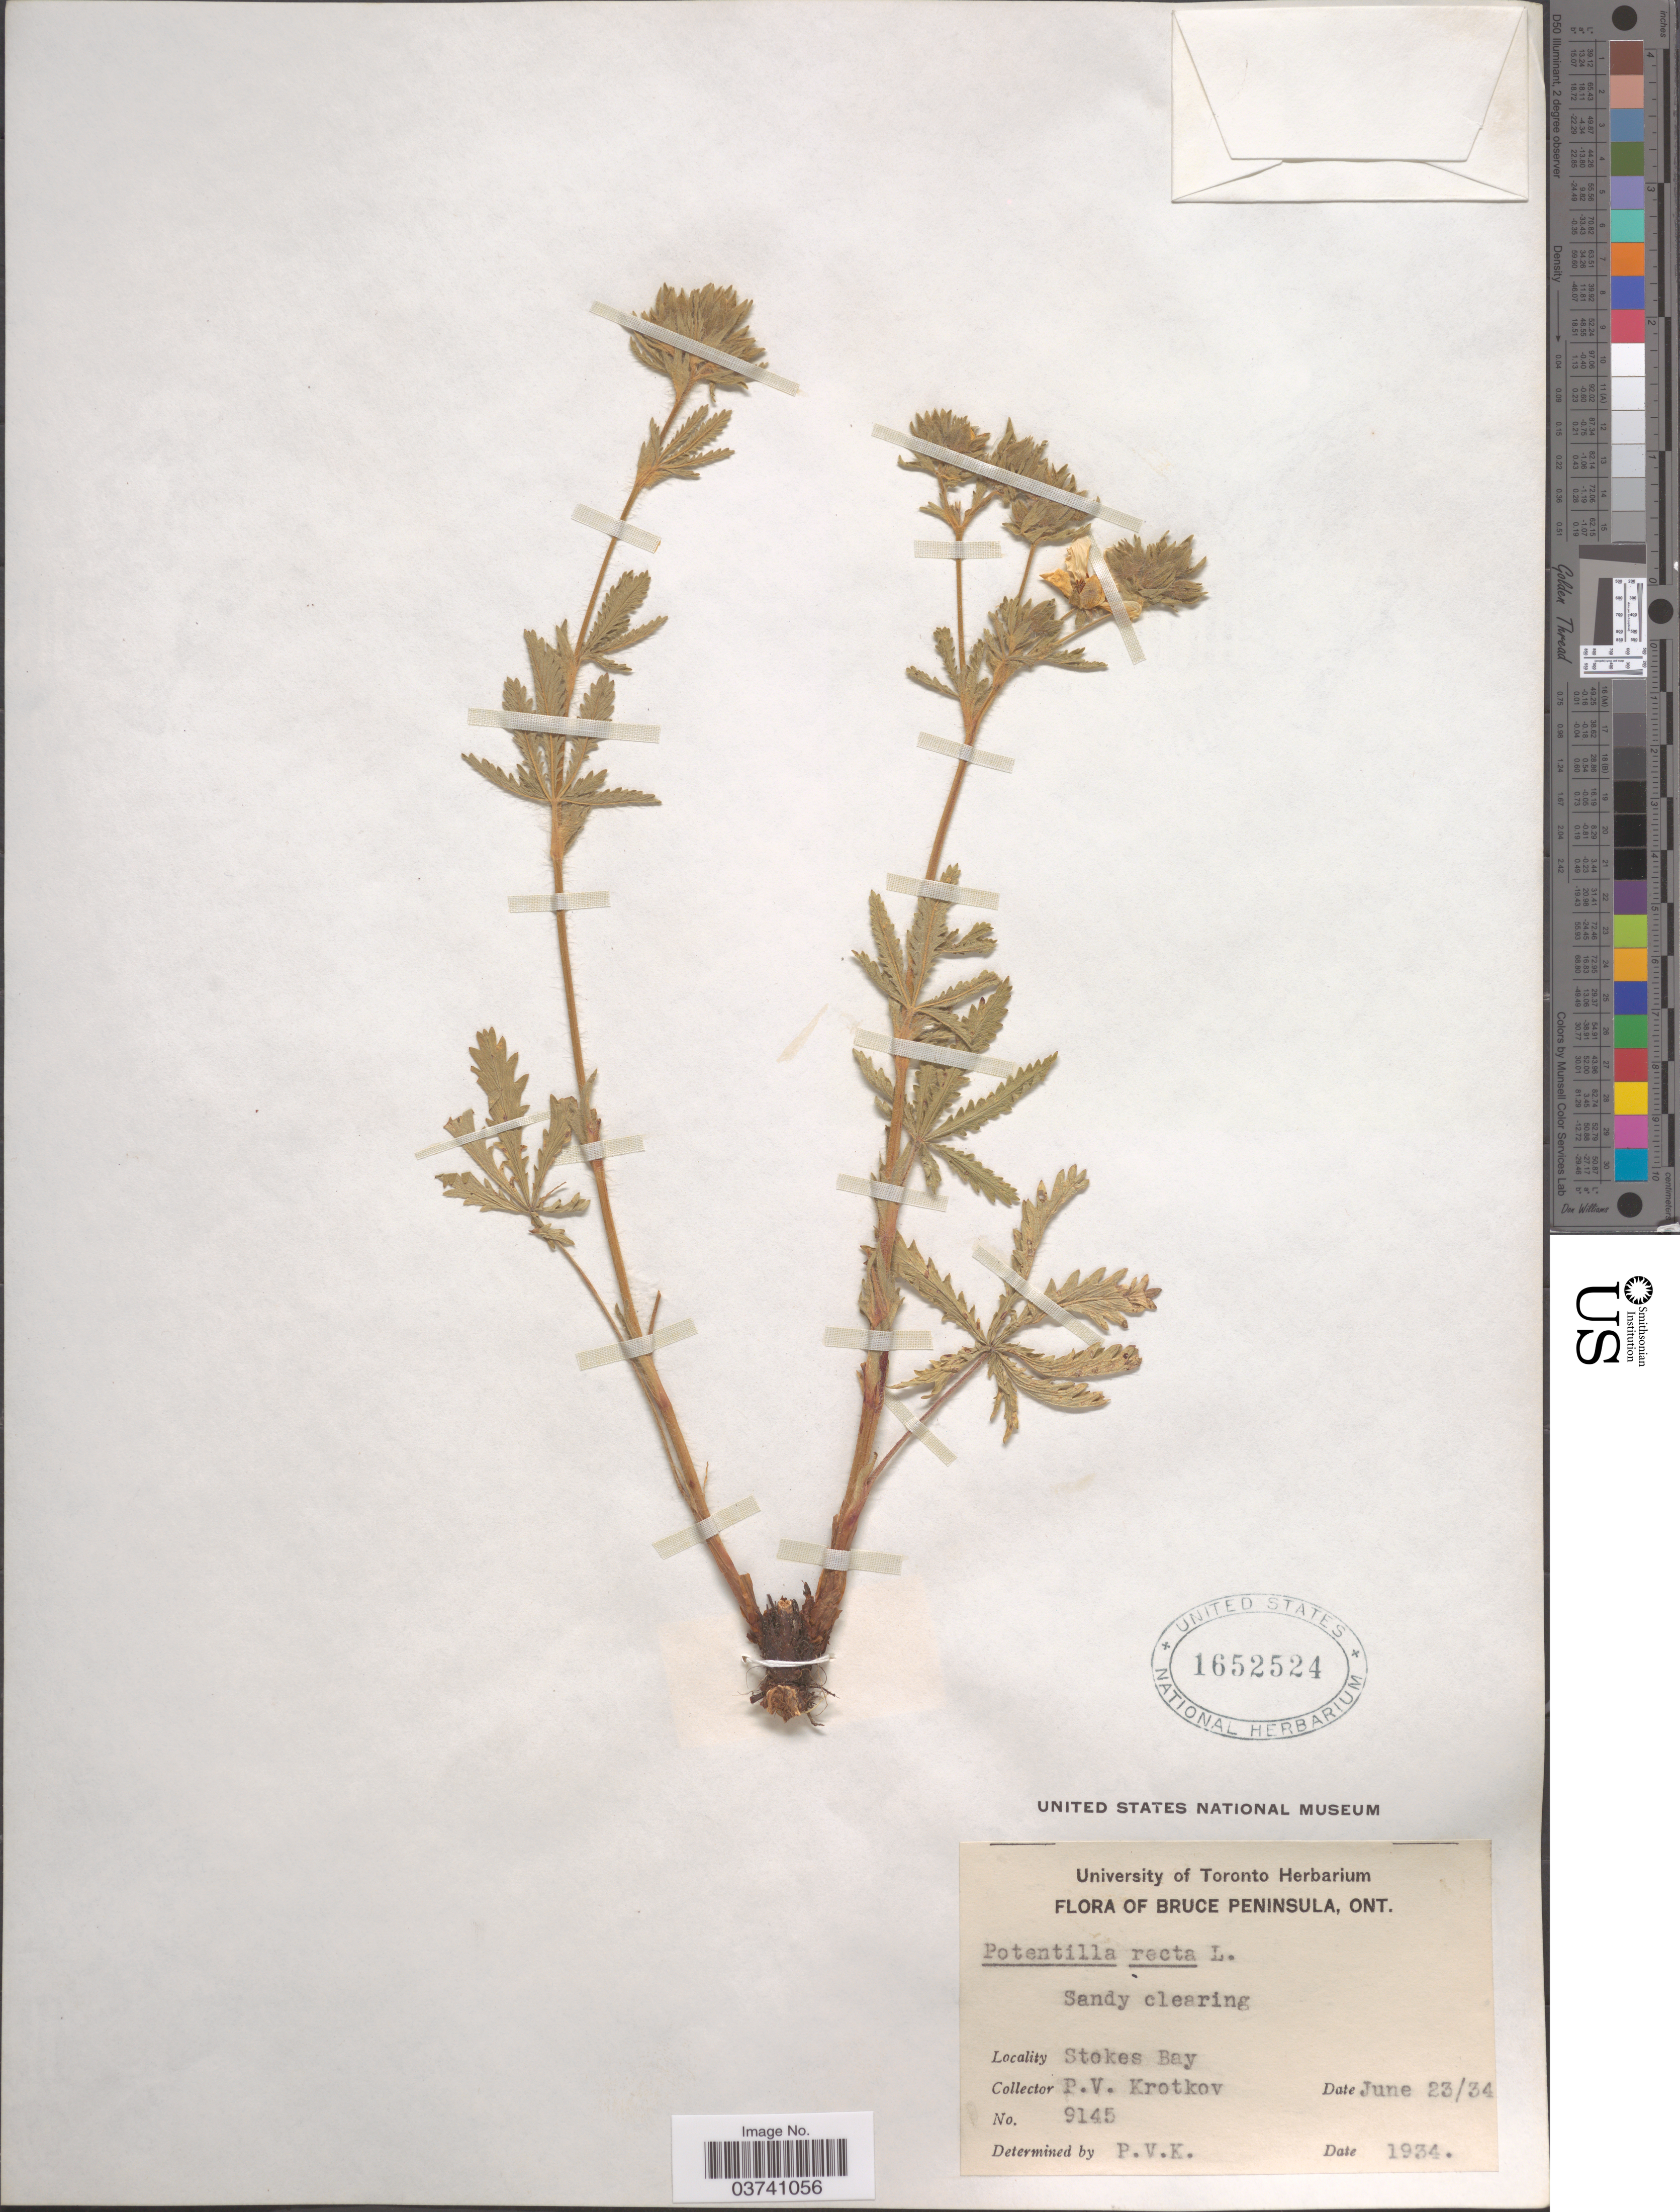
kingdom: Plantae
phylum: Tracheophyta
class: Magnoliopsida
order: Rosales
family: Rosaceae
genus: Potentilla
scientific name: Potentilla recta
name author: L.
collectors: P. V. Krotkov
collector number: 9145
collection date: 1934-06-23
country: Canada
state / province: Ontario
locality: Bruce Peninsula. Stokes Bay.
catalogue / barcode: US 1652524